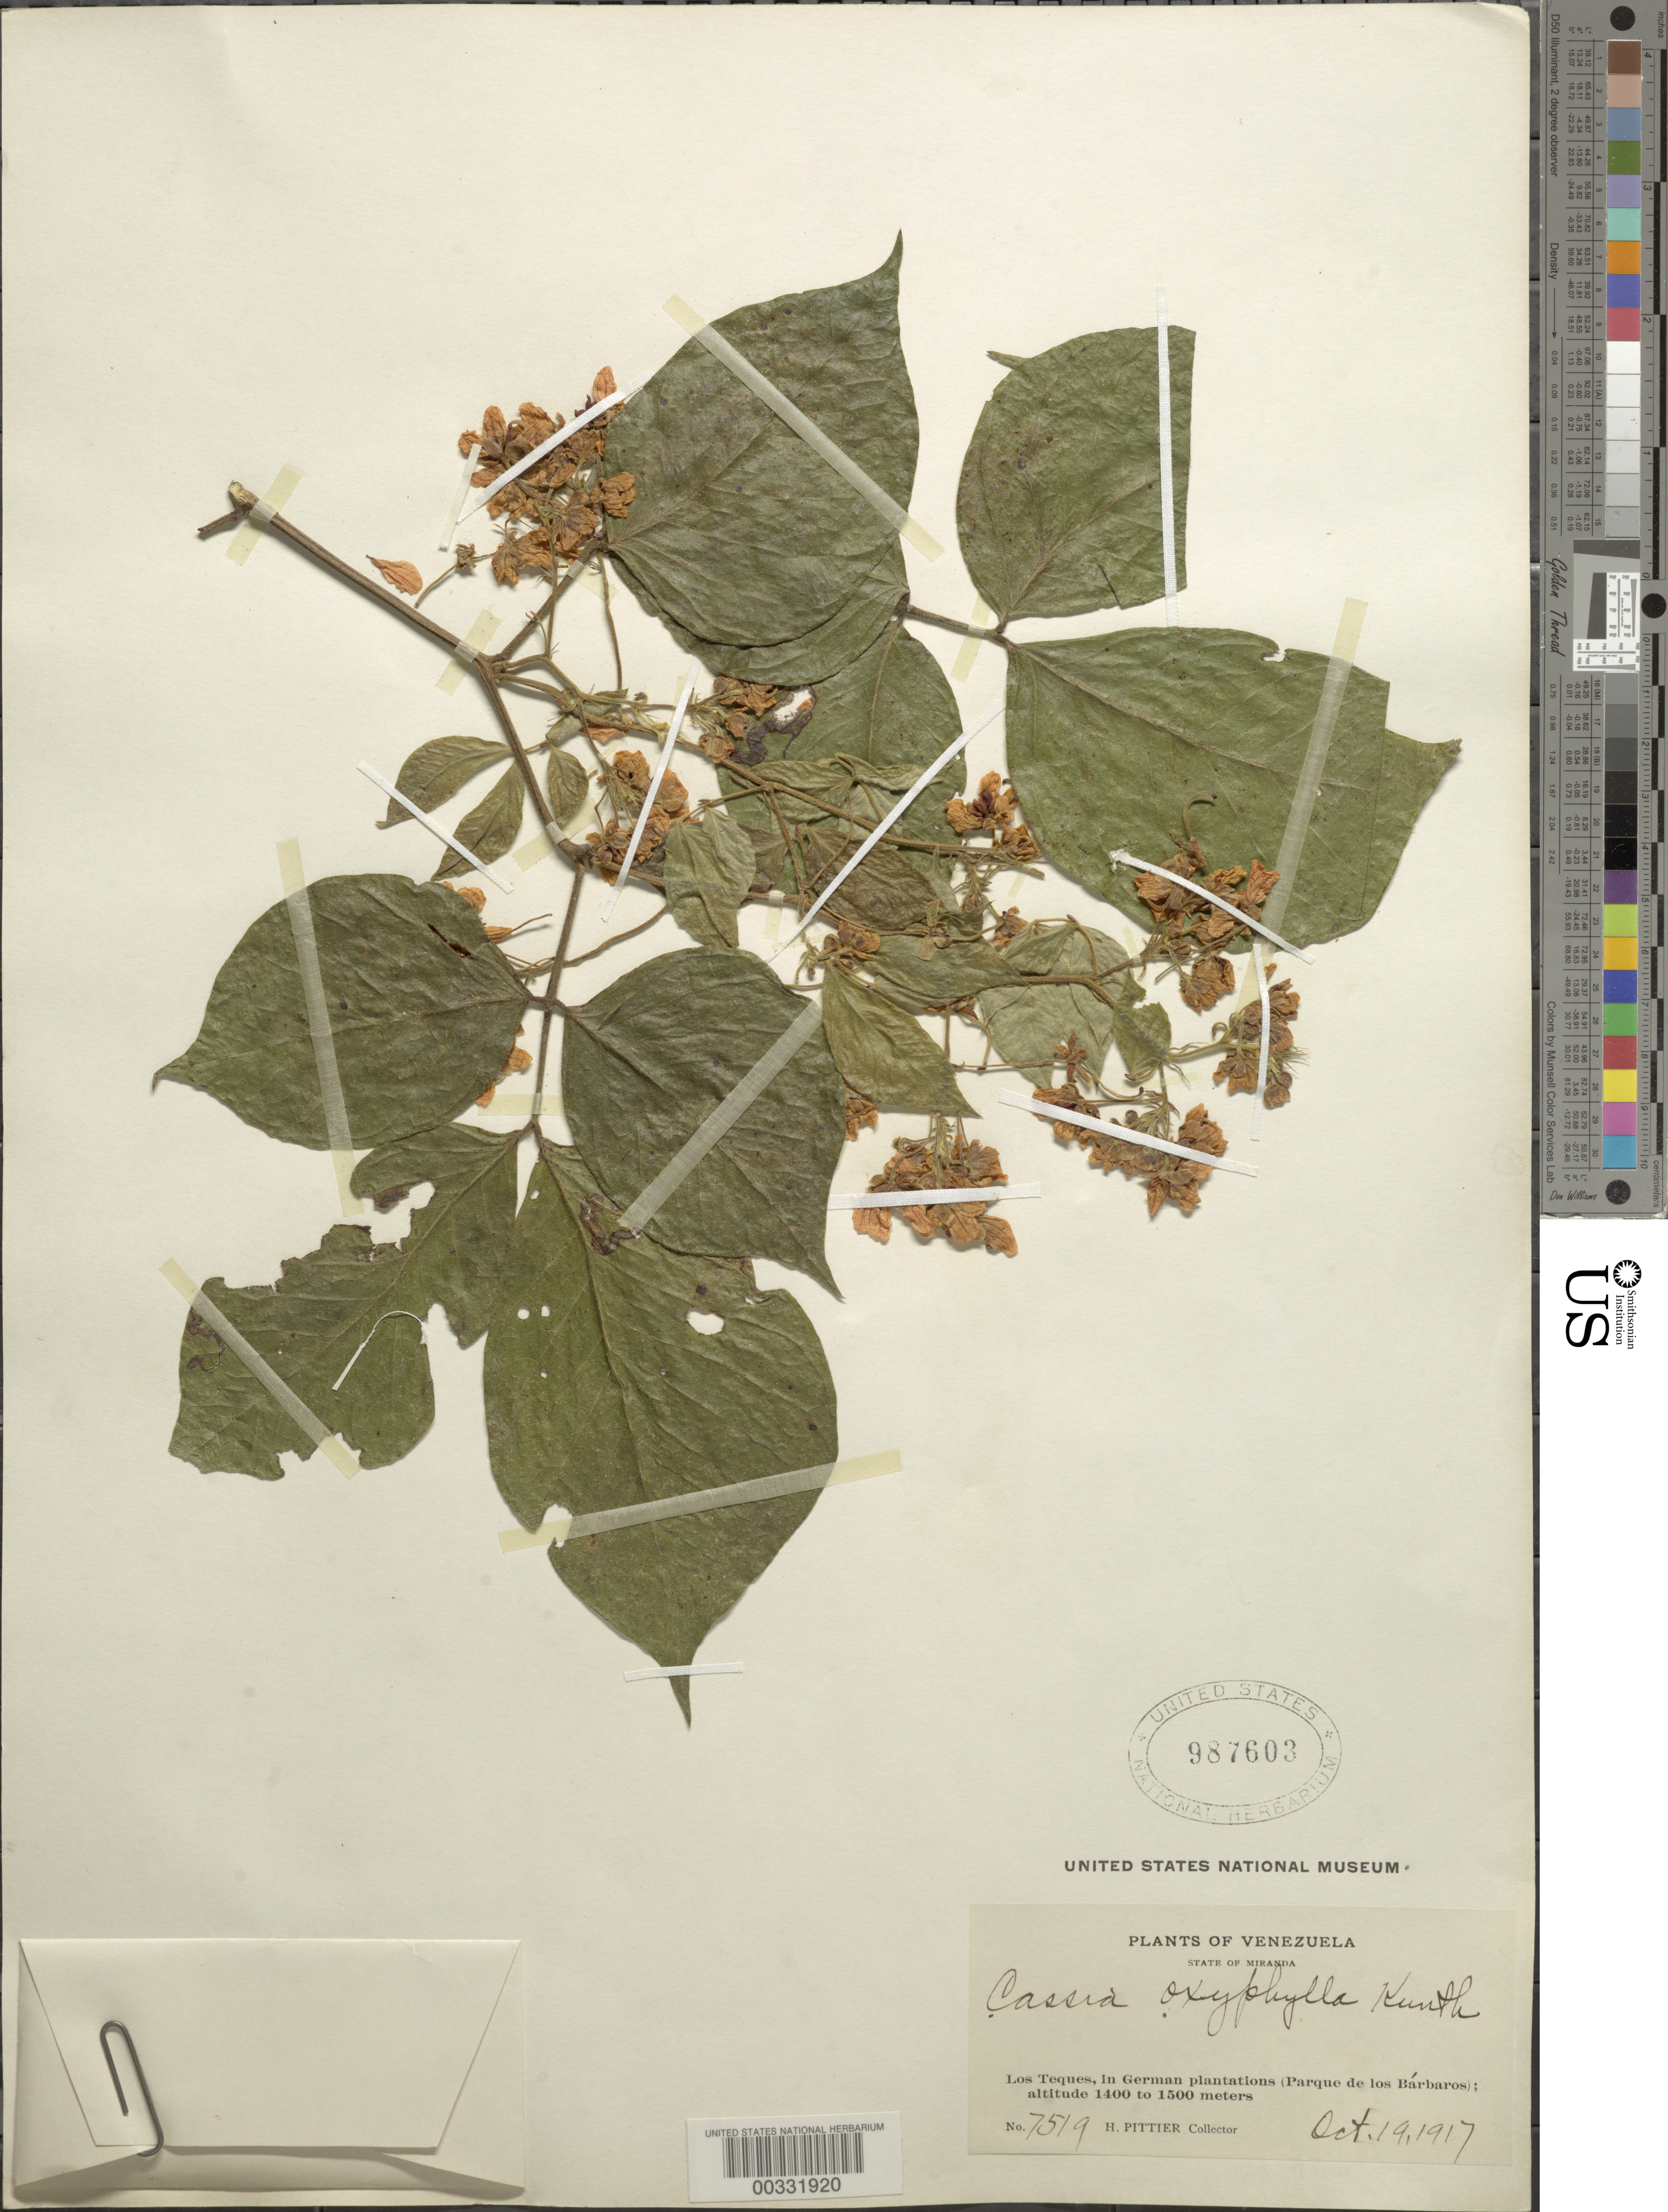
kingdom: Plantae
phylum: Tracheophyta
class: Magnoliopsida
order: Fabales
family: Fabaceae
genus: Senna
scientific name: Senna oxyphylla var. oxyphylla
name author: (Kunth) H.S. Irwin & Barneby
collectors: H. F. Pittier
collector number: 7519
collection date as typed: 19 Oct 1917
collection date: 1917-10-19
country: Venezuela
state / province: Miranda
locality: Los teques in german plantations (parque de los barbaros)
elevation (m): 1400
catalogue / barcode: US 987603